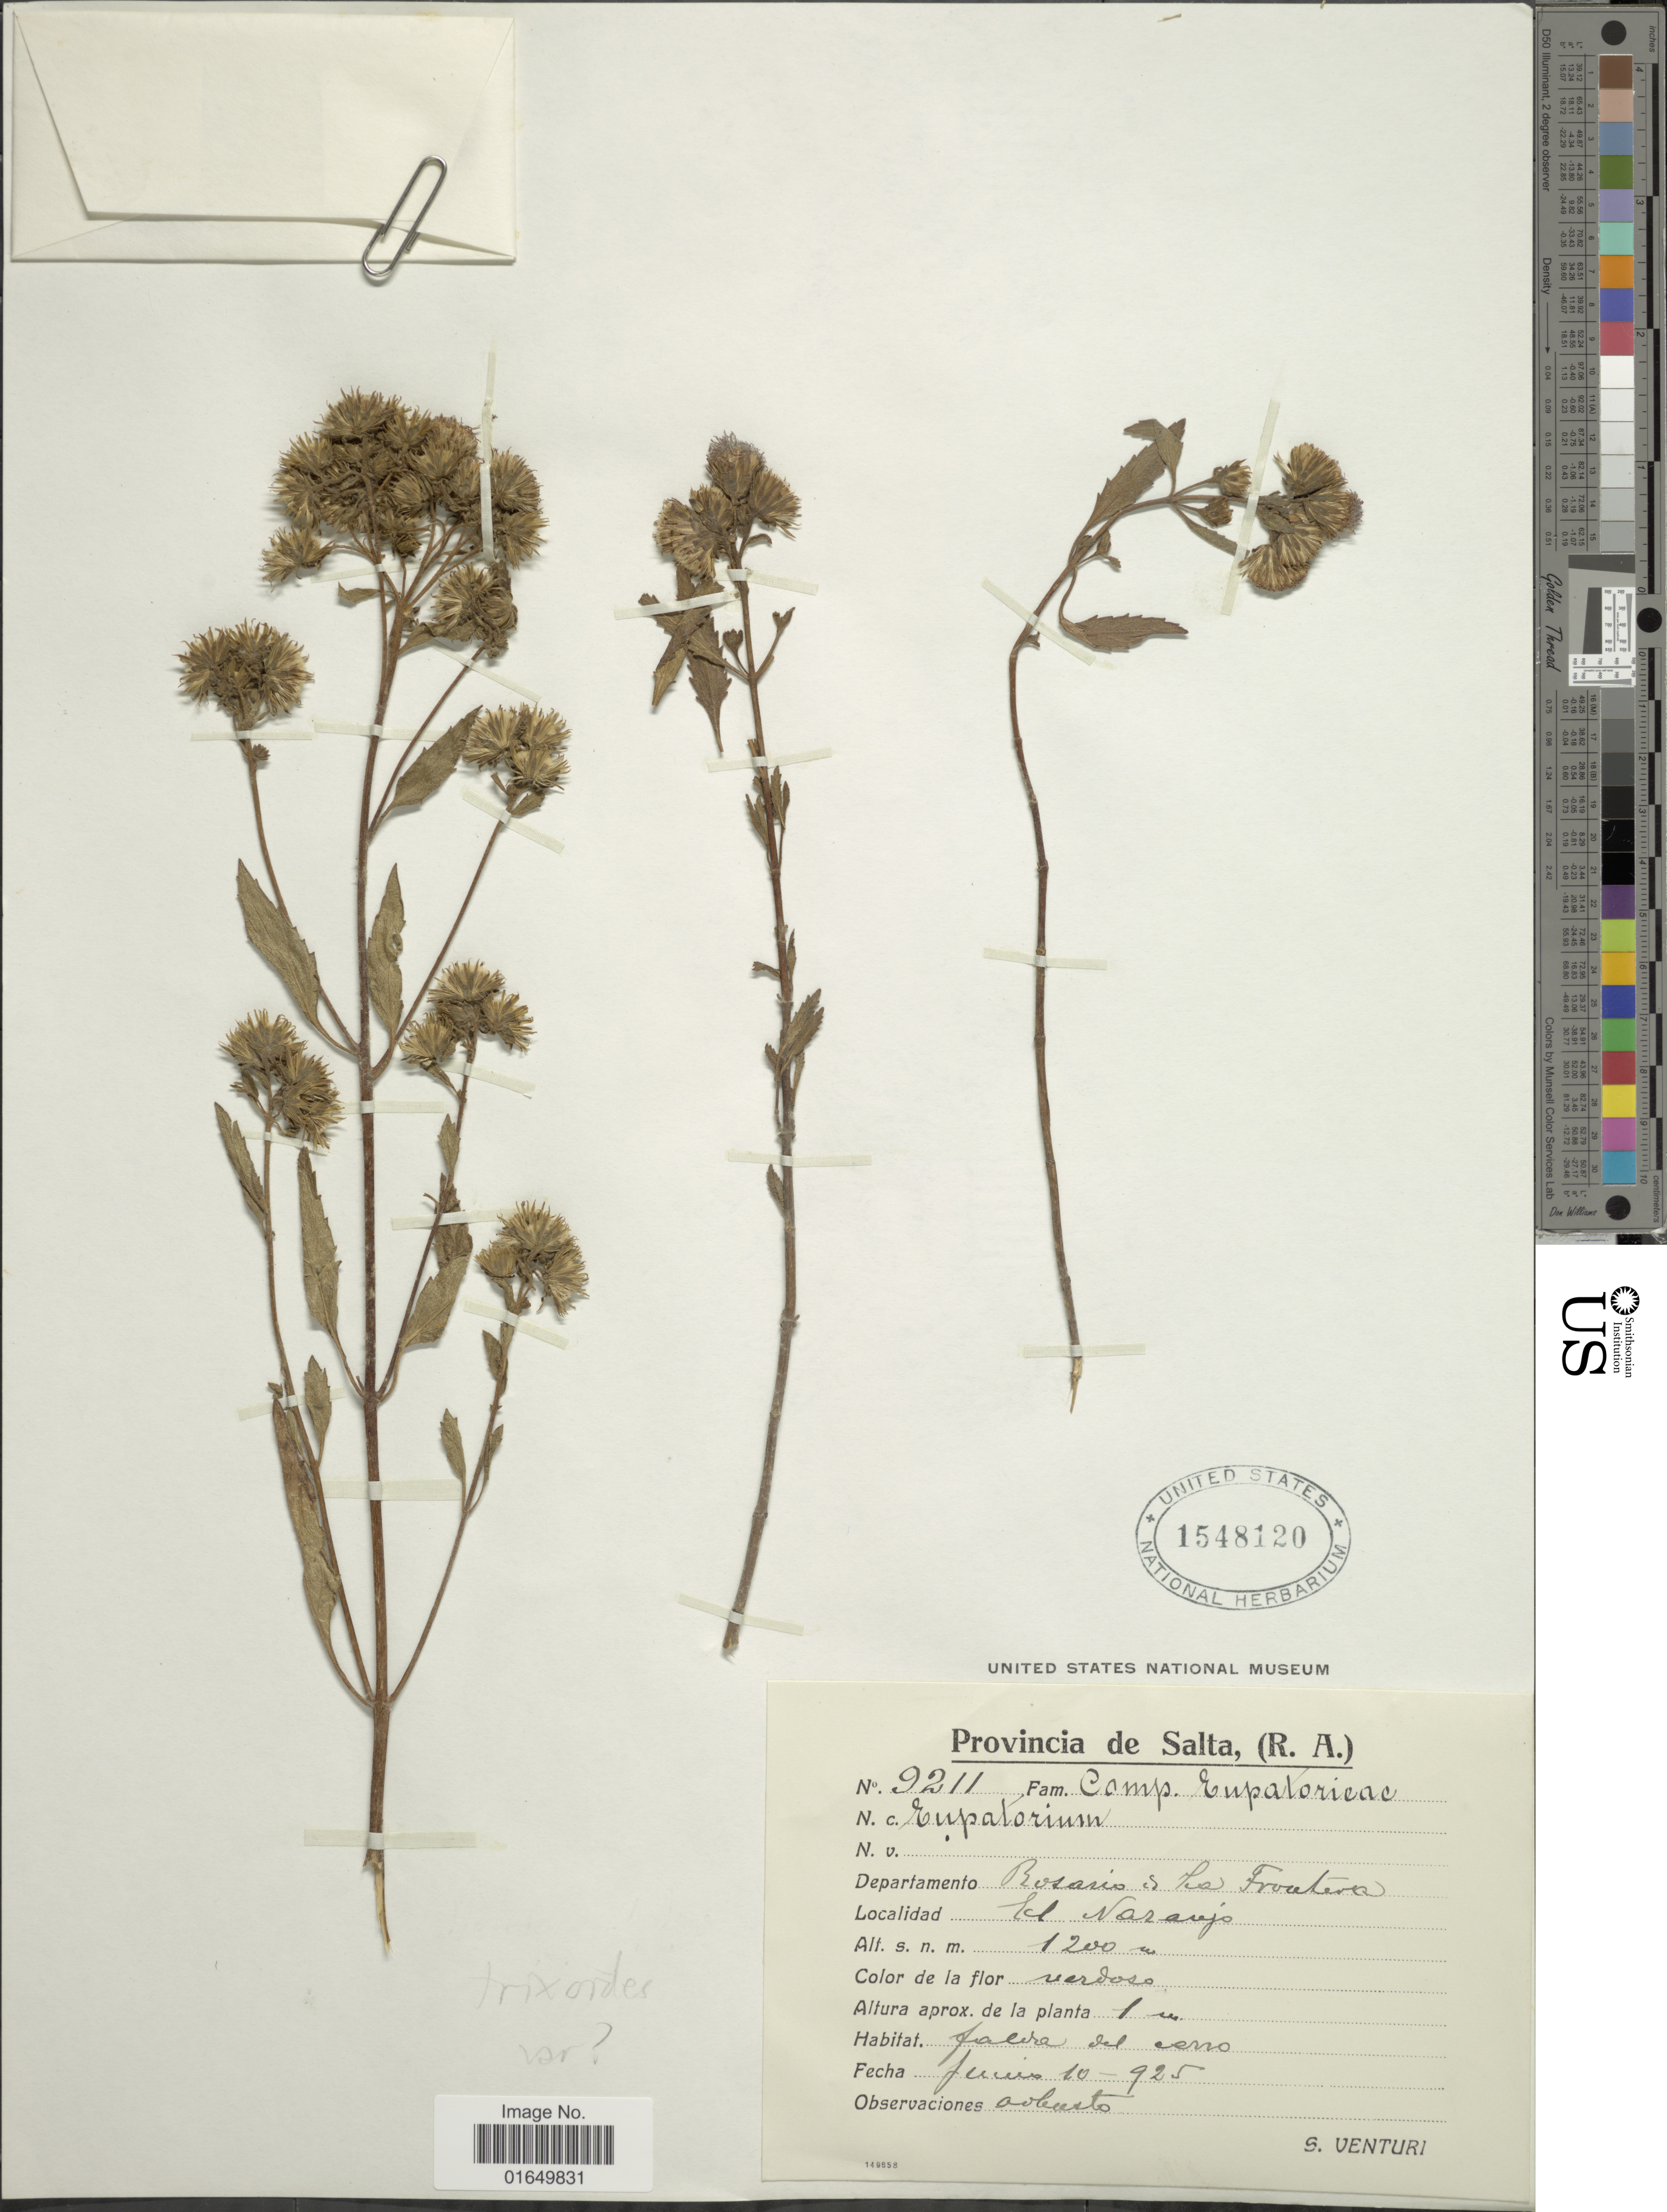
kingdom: Plantae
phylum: Tracheophyta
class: Magnoliopsida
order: Asterales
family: Asteraceae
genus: Heterocondylus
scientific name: Heterocondylus didymum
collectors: S. Venturi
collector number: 9211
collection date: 1925-06-10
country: Argentina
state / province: Salta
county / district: Rosario de La Frontera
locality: El Naranjo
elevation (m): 1200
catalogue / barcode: US 1548120